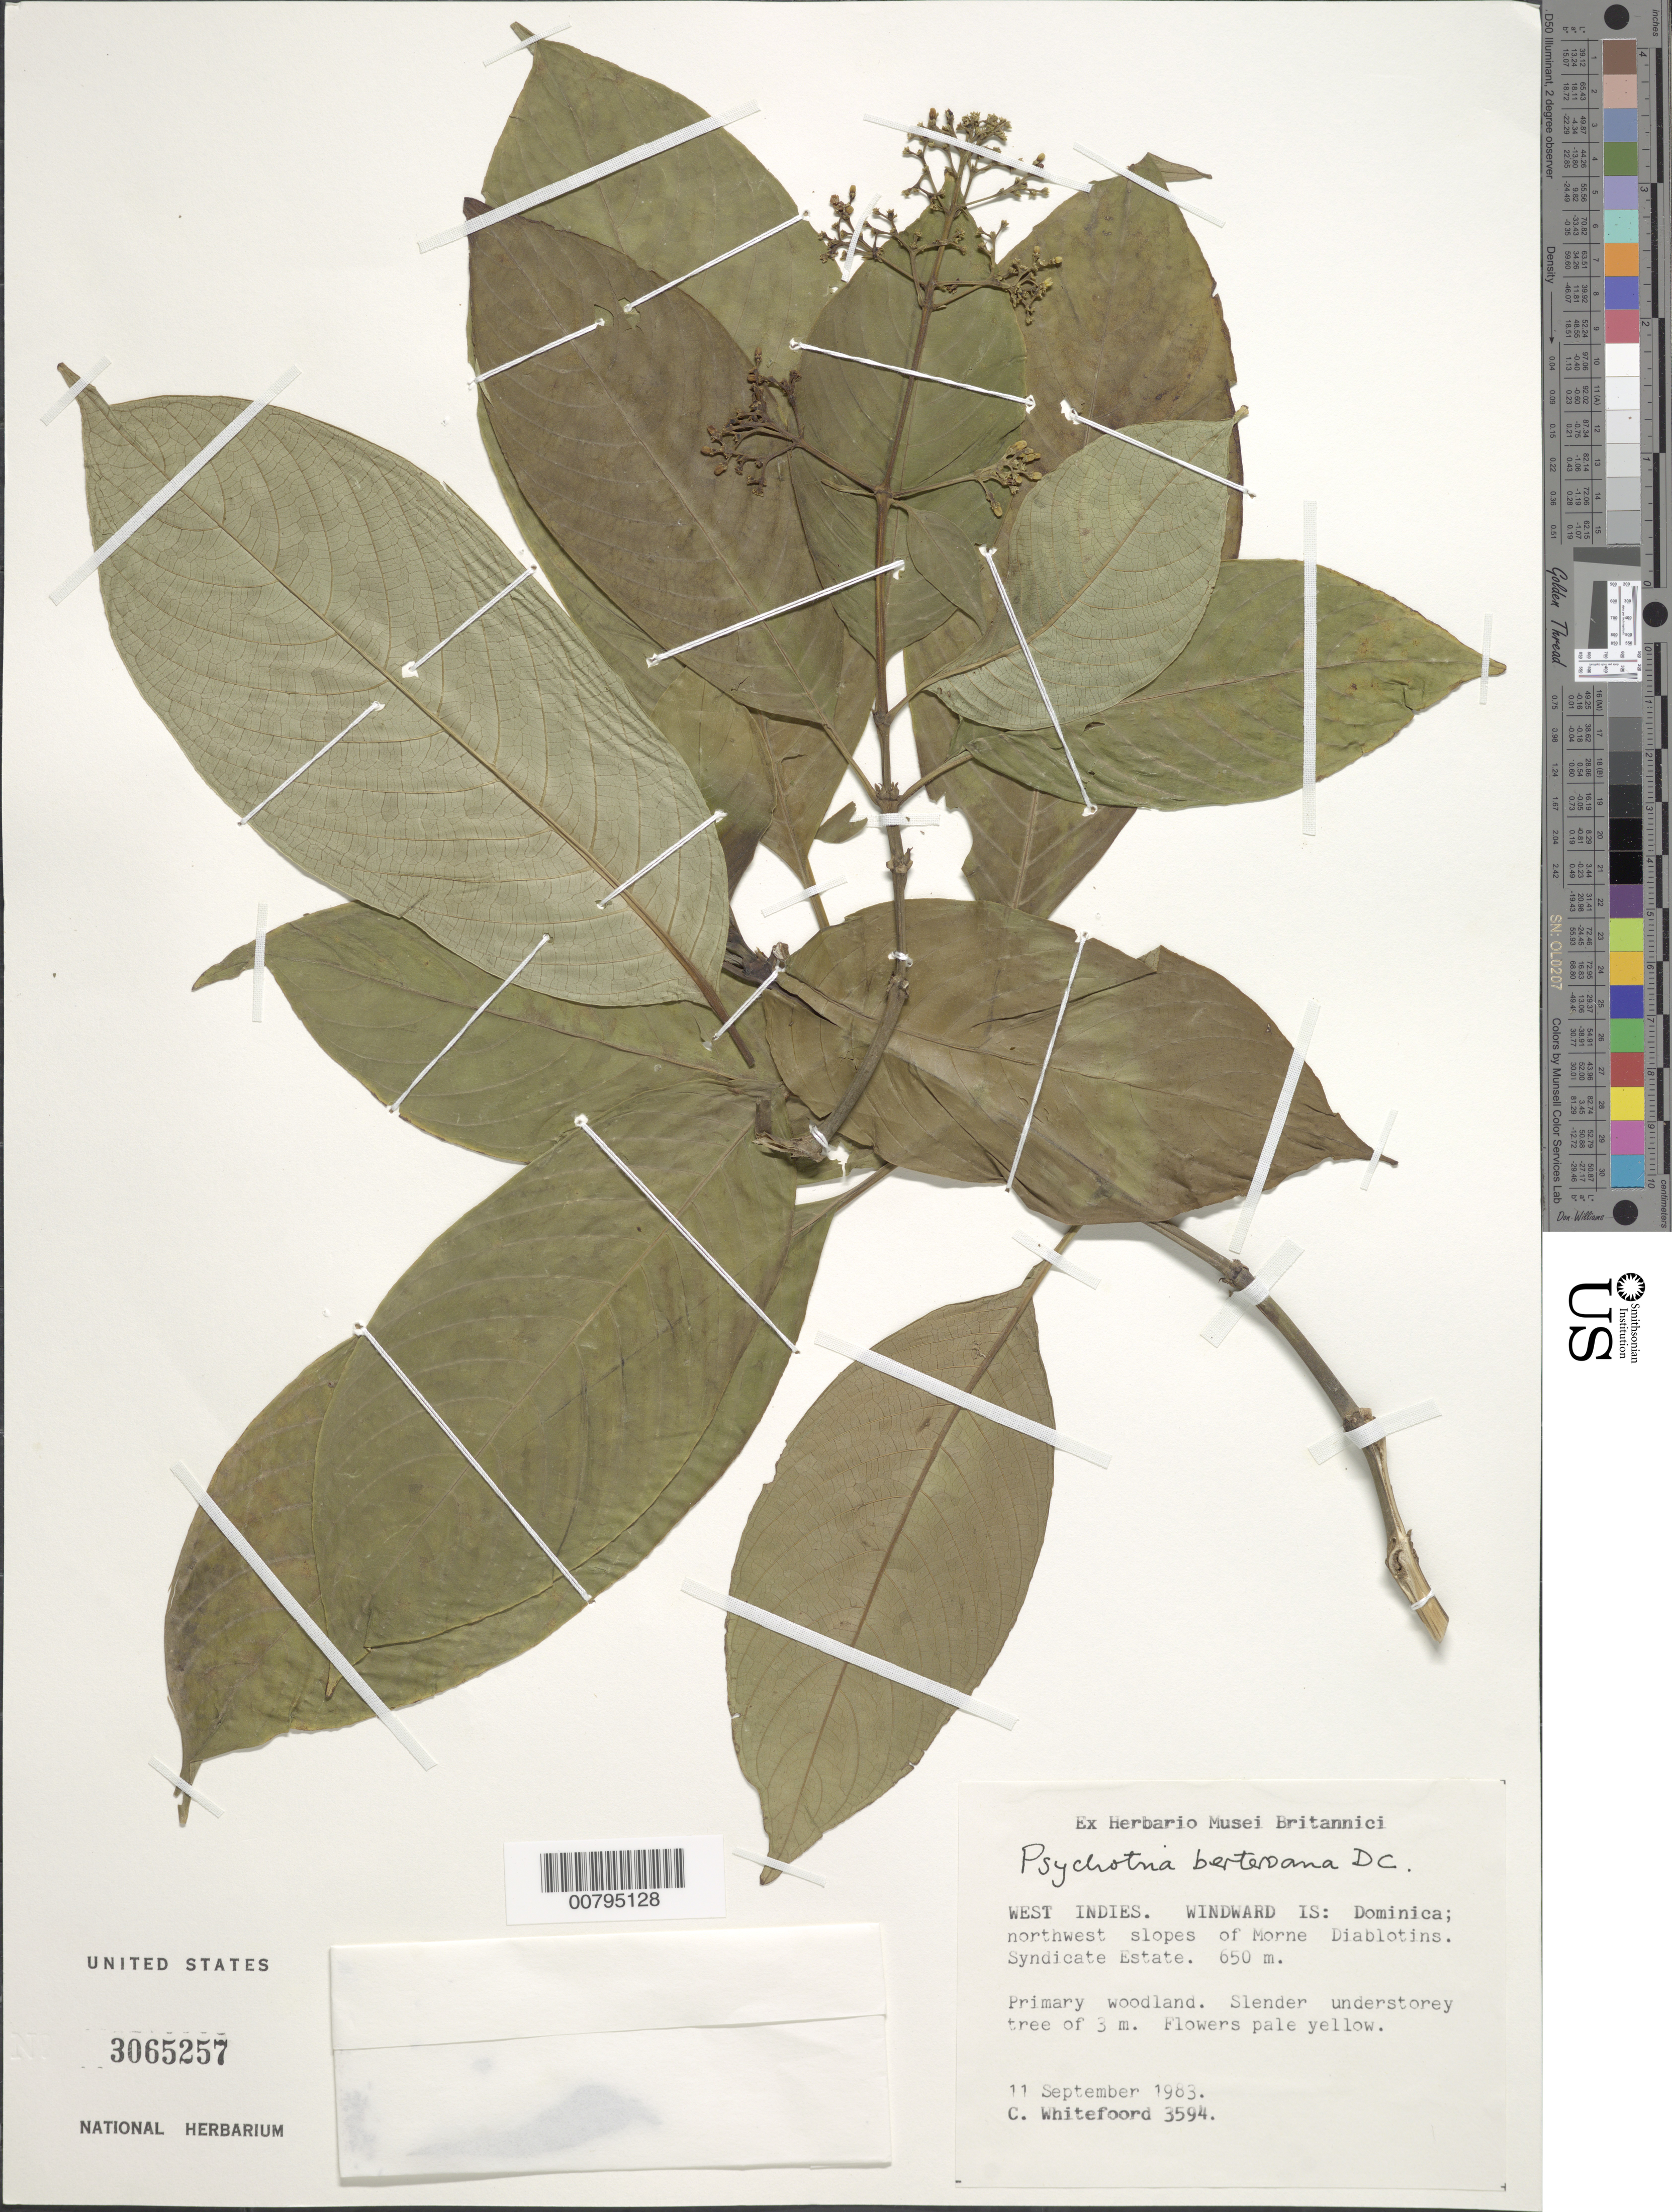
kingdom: Plantae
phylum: Tracheophyta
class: Magnoliopsida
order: Gentianales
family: Rubiaceae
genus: Psychotria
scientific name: Psychotria berteroana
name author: DC.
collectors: C. Whitefoord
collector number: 3594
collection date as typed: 11 Sep 1983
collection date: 1983-09-11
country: Dominica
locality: Northwest slopes of Morne Diablotins. Syndicate Estate.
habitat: Primary woodland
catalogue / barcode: US 3065257